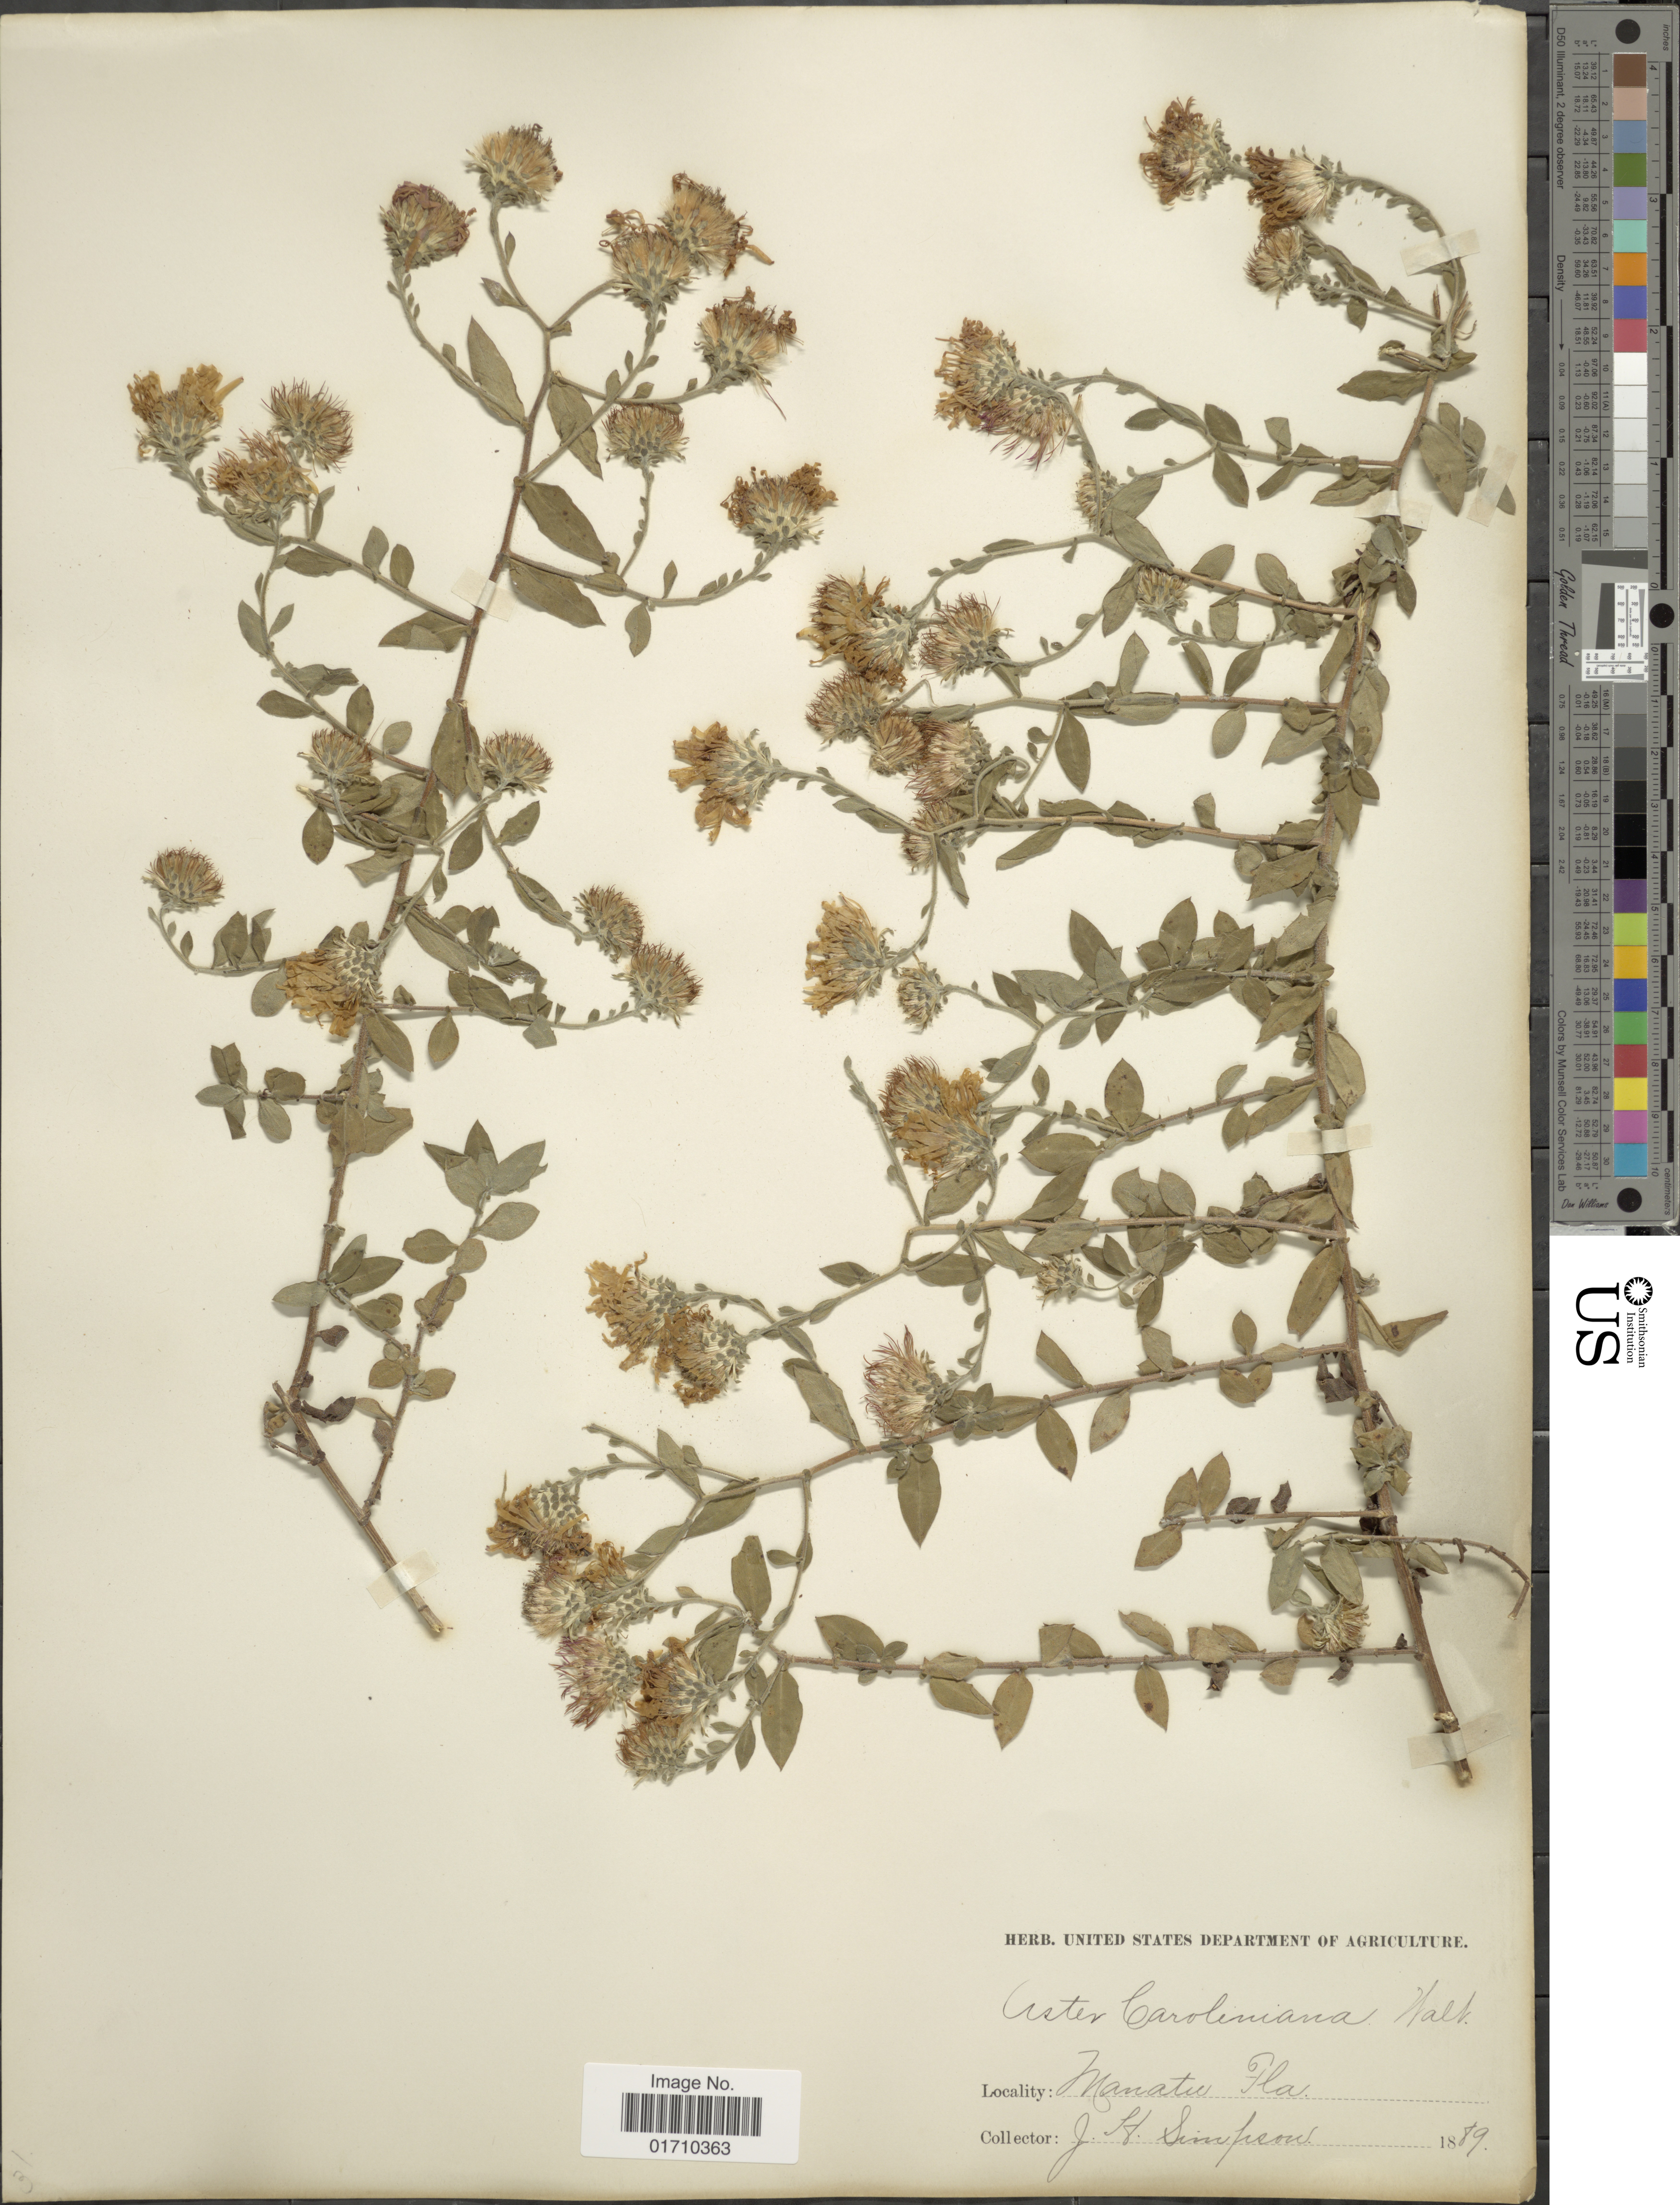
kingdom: Plantae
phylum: Tracheophyta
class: Magnoliopsida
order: Asterales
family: Asteraceae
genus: Ampelaster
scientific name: Ampelaster carolinianus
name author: (Walter) G.L. Nesom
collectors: J. H. Simpson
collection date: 1889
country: United States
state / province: Florida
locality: Manatu